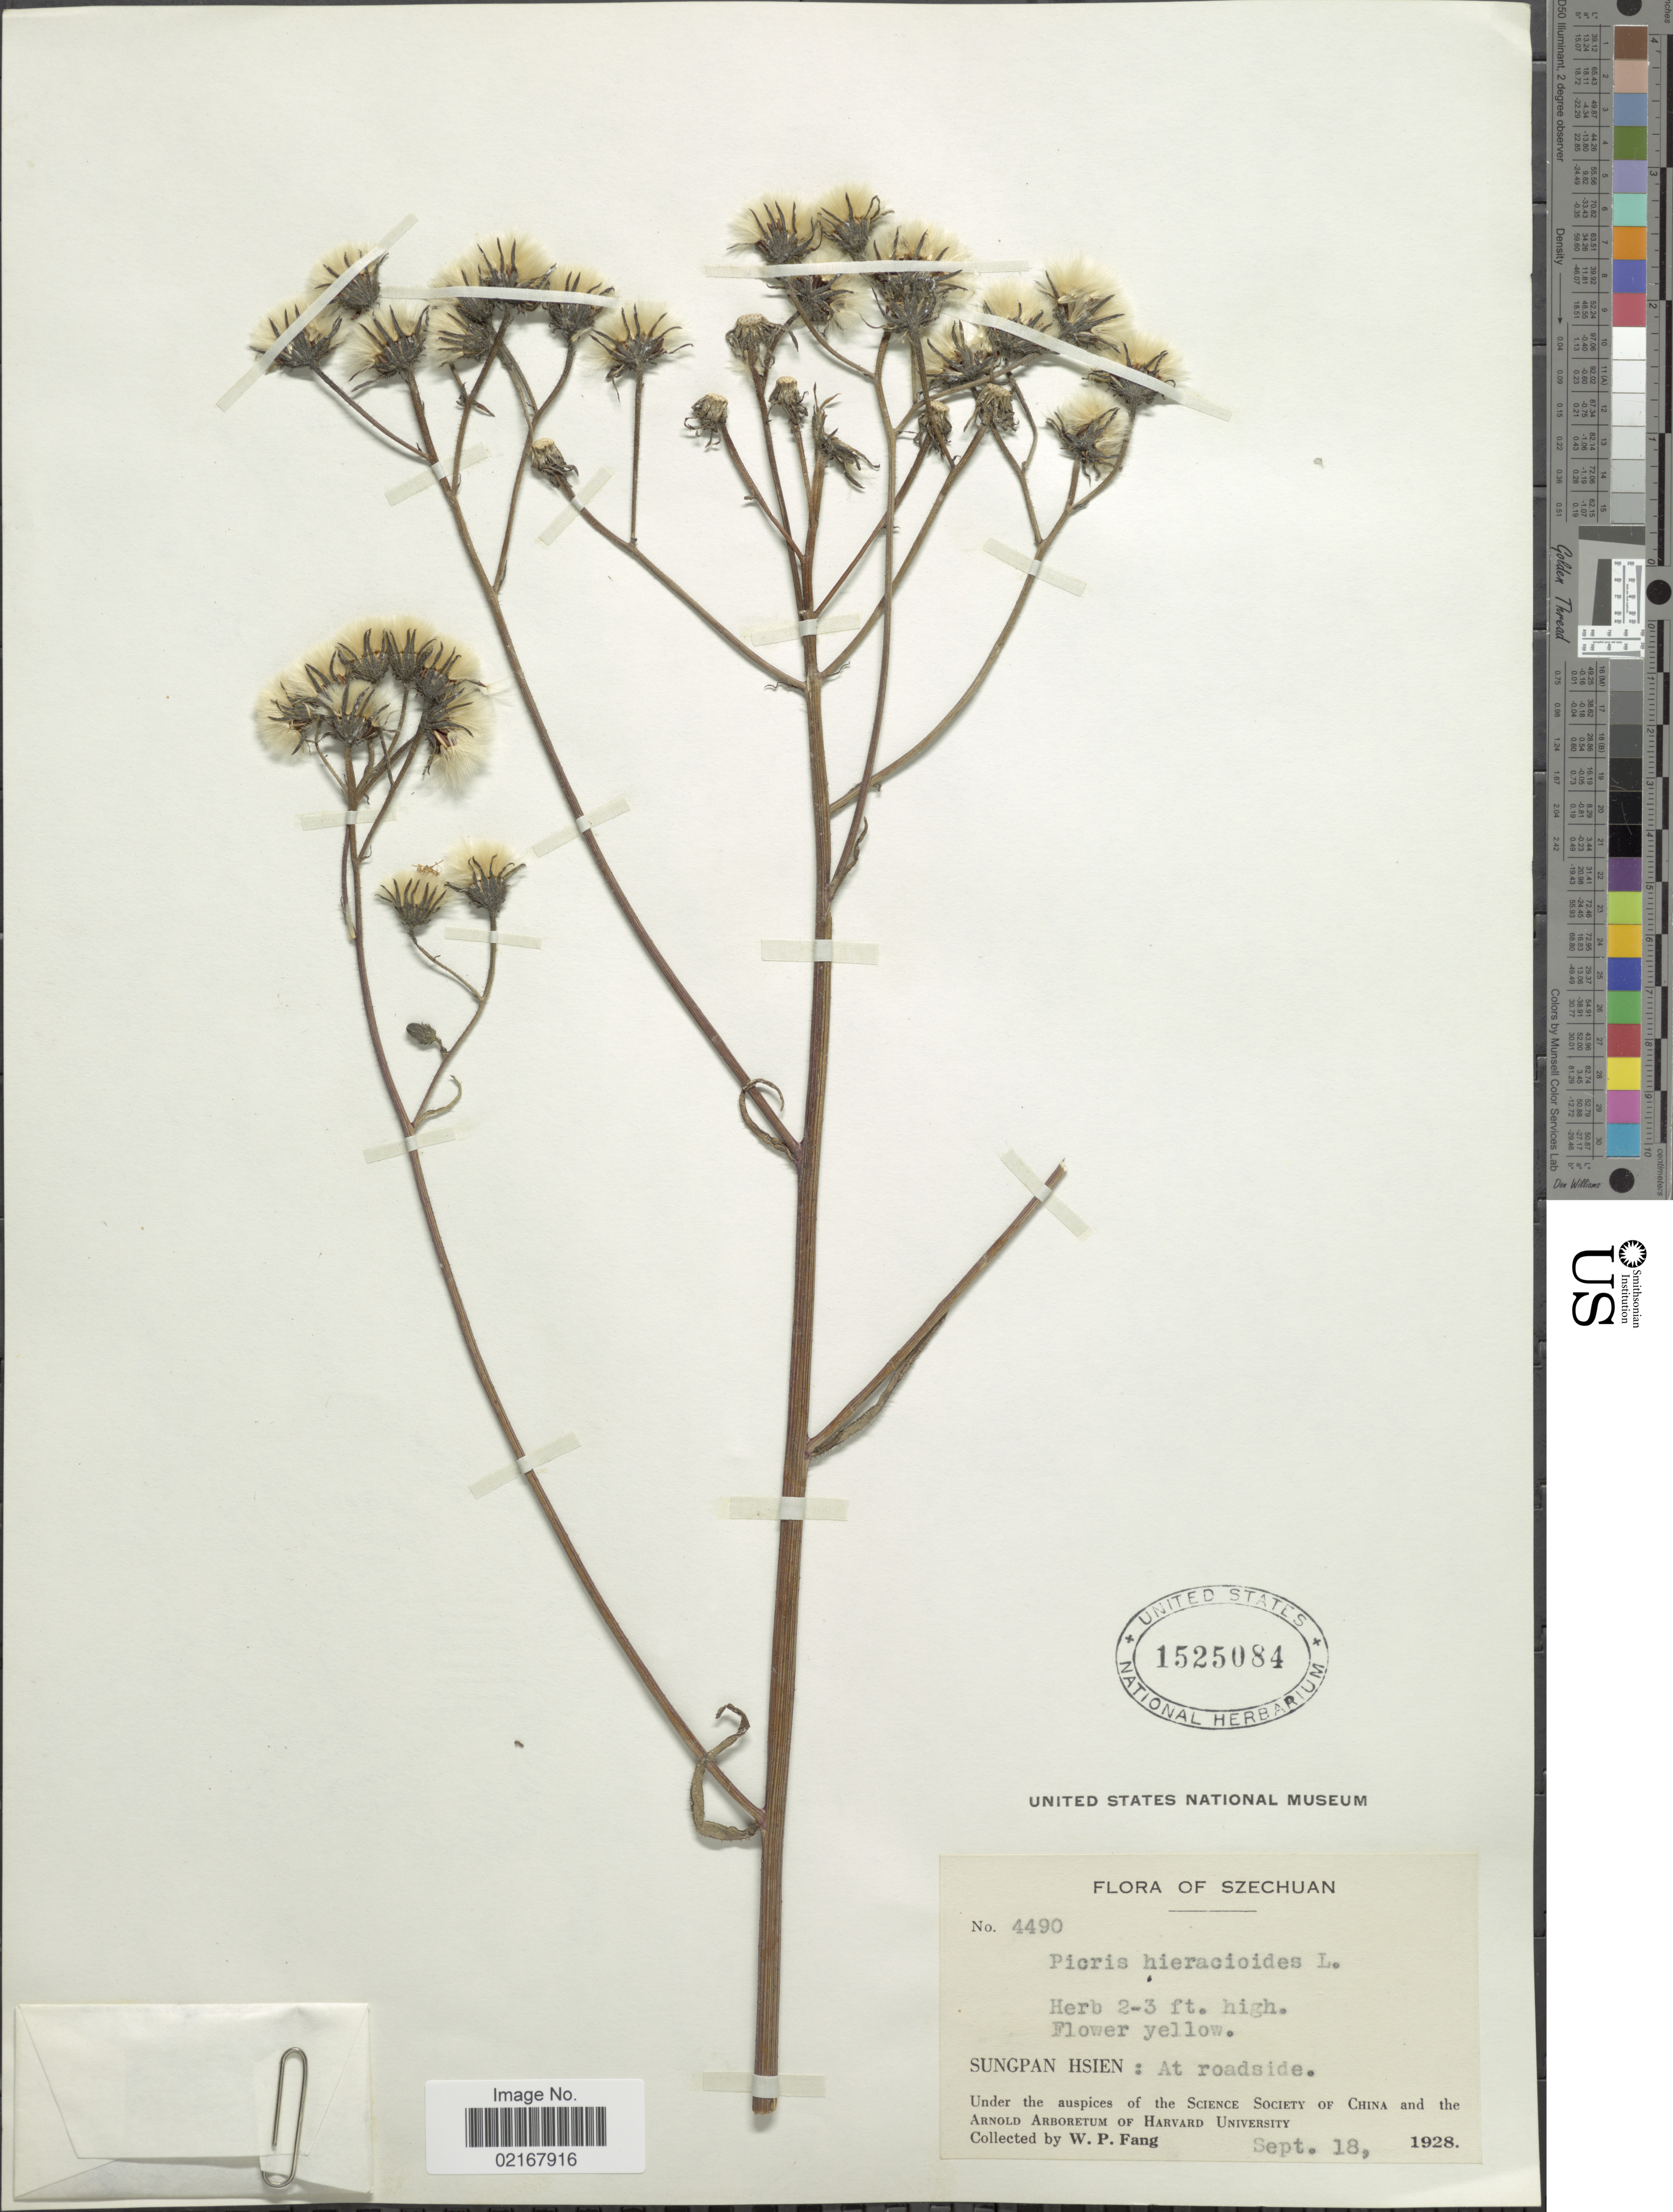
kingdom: Plantae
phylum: Tracheophyta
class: Magnoliopsida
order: Asterales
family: Asteraceae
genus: Picris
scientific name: Picris hieracioides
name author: L.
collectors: W. P. Fang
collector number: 4490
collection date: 1928-09-18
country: China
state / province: Sichuan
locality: Szechuan, Sungpan Hsien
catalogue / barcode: US 1525084